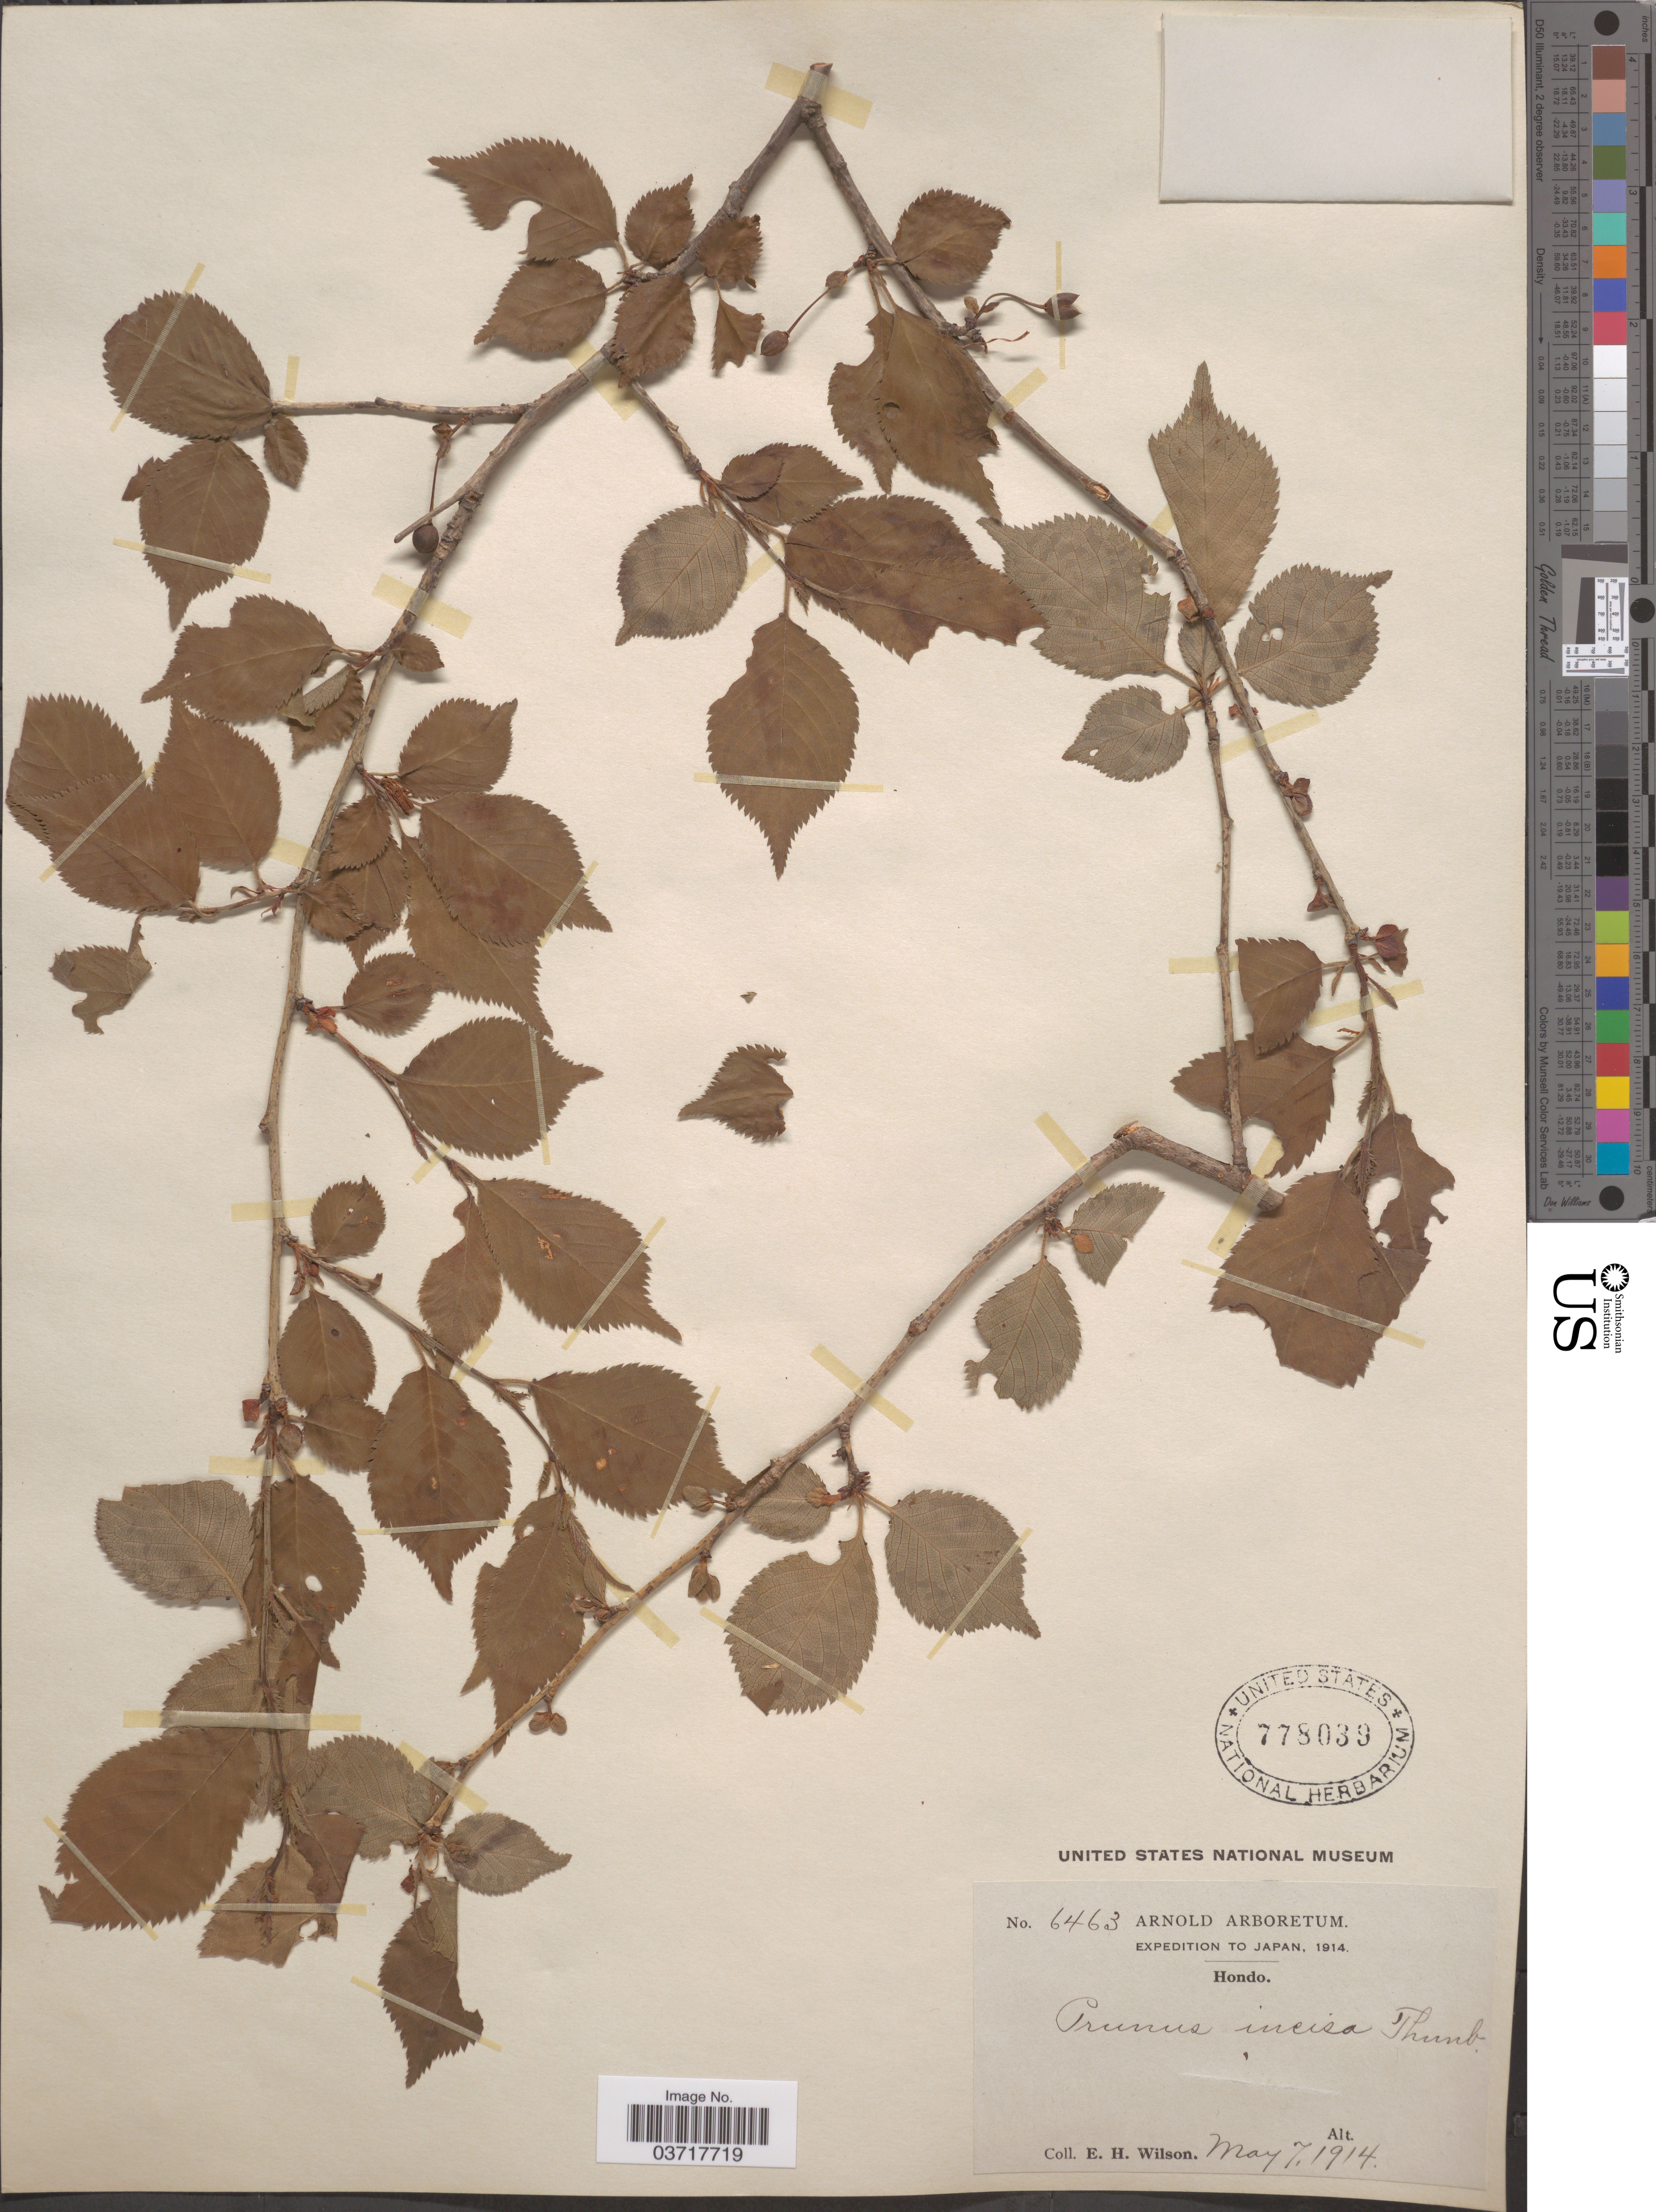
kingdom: Plantae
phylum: Tracheophyta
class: Magnoliopsida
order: Rosales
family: Rosaceae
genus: Prunus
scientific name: Prunus incisa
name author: Thunb.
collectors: E. Wilson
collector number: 6463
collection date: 1914-05-07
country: Japan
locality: Hondo.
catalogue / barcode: US 778039